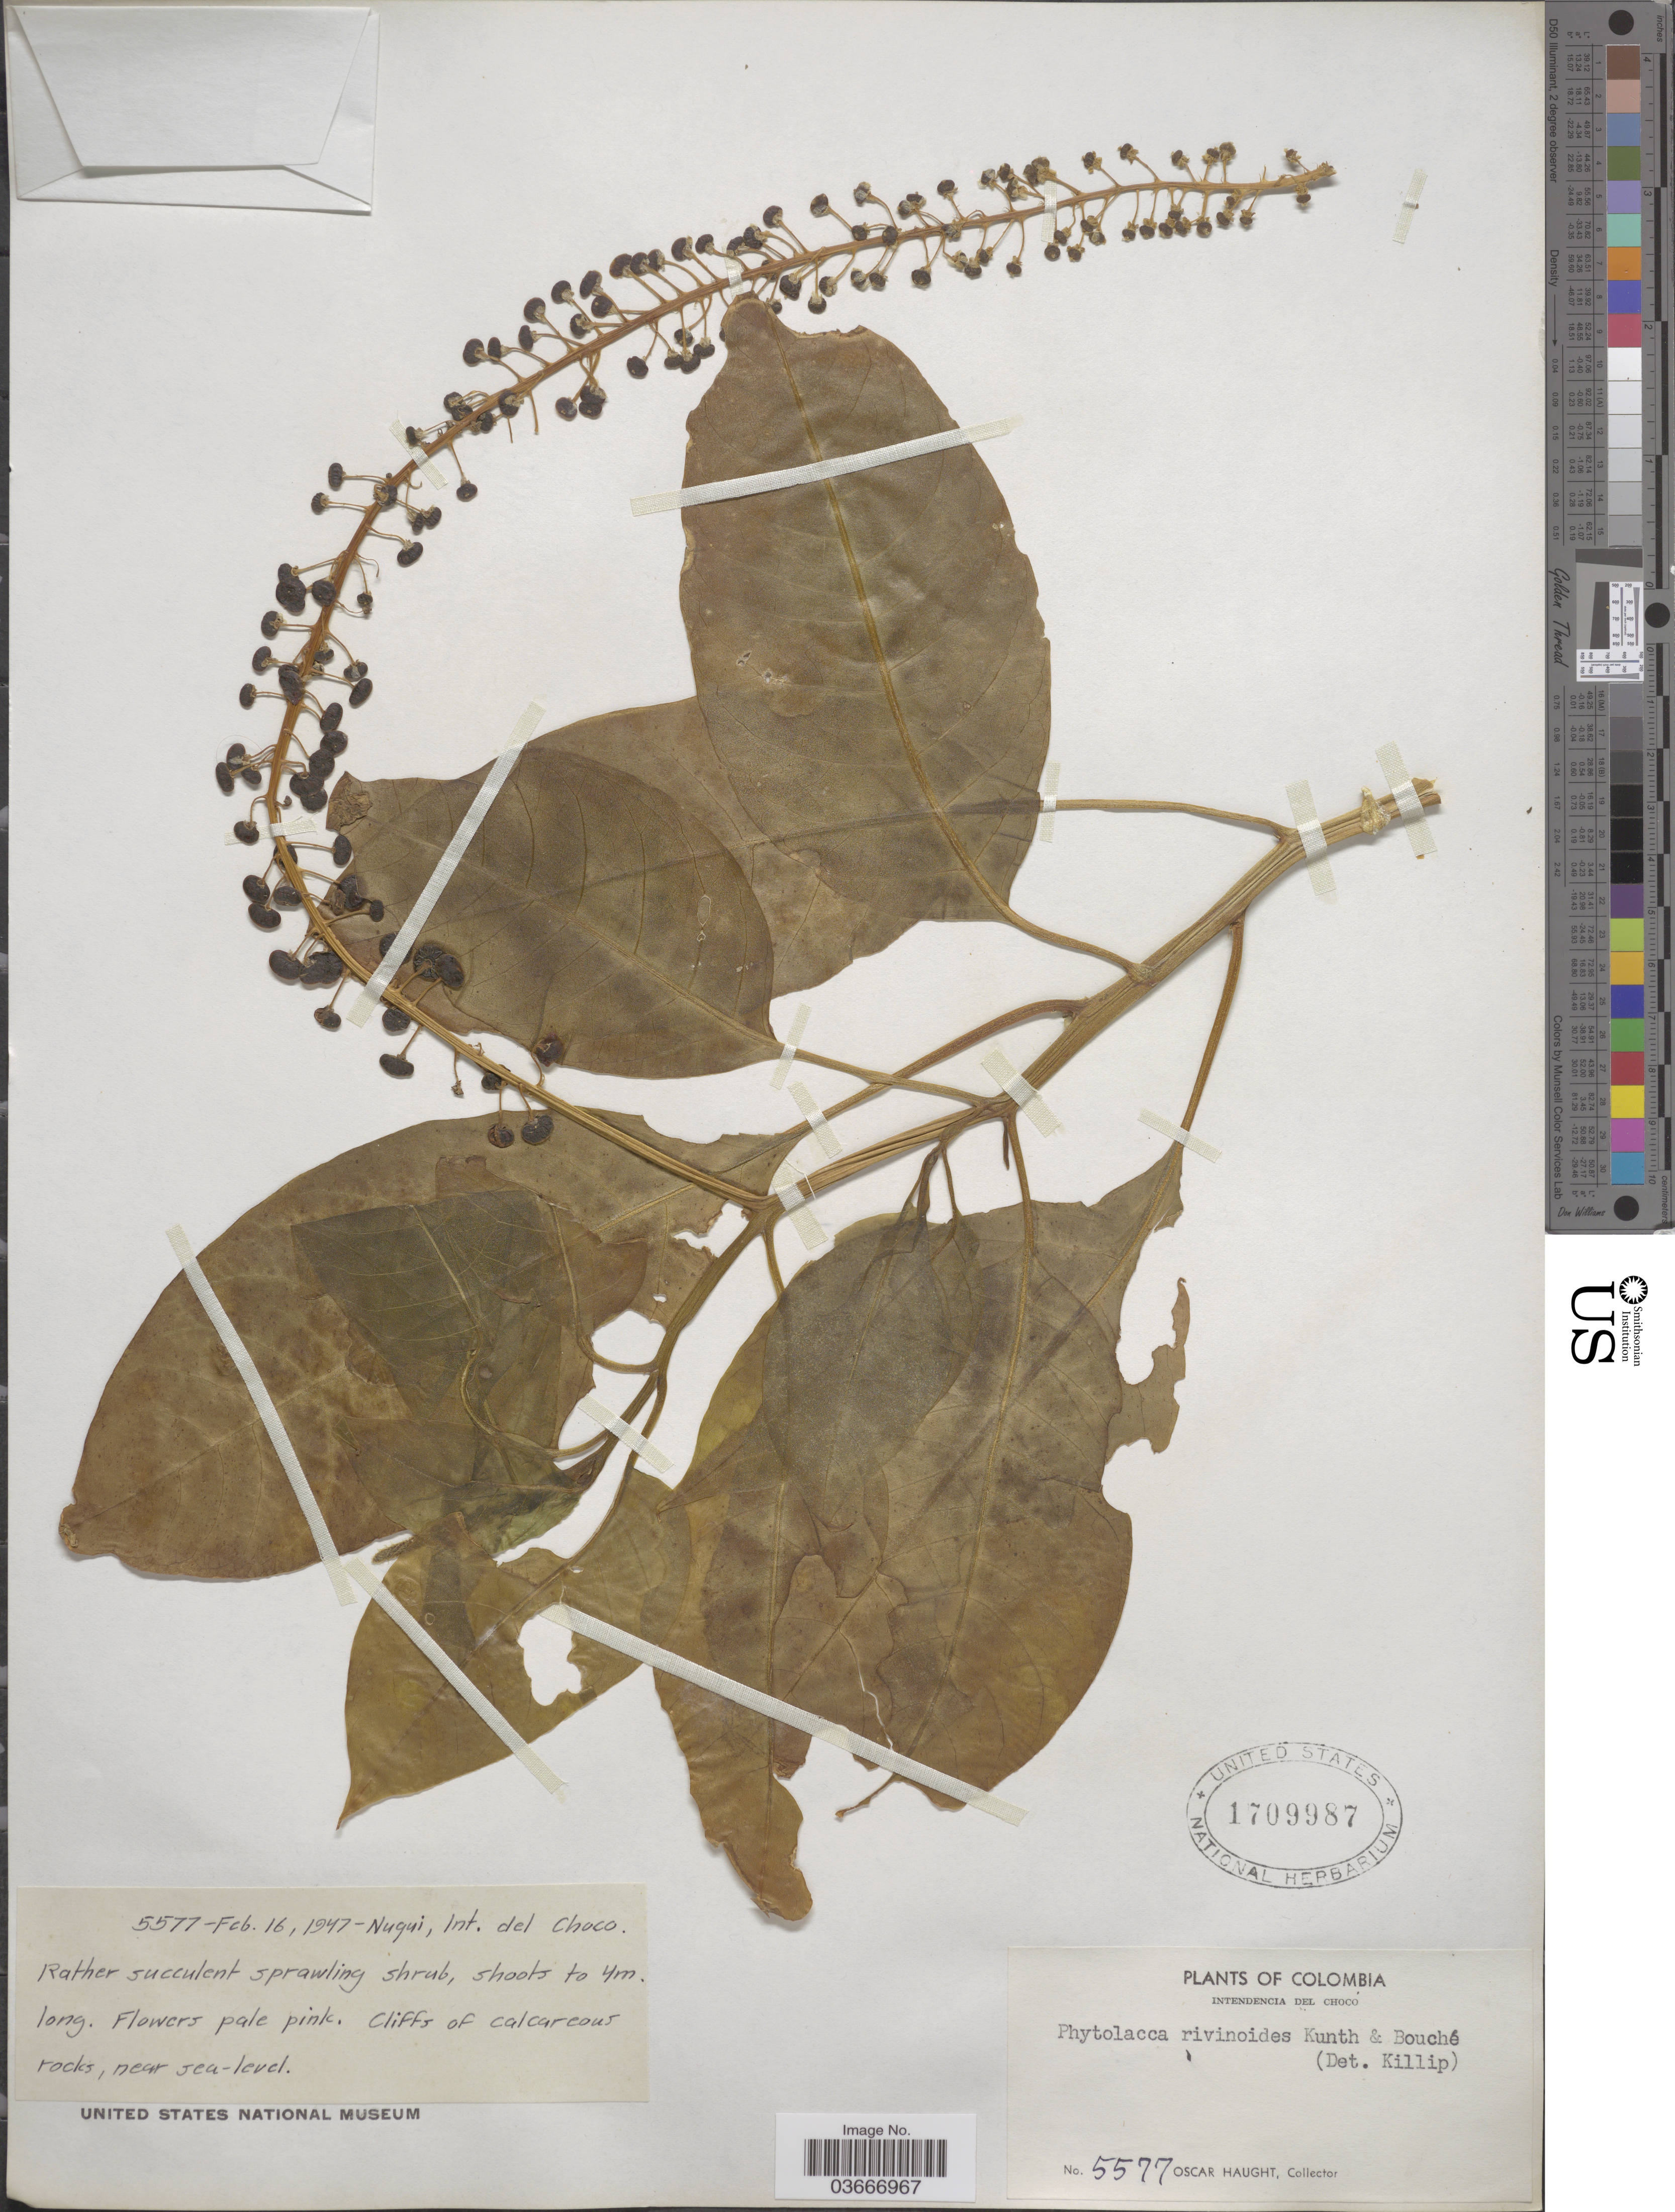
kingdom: Plantae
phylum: Tracheophyta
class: Magnoliopsida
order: Caryophyllales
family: Phytolaccaceae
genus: Phytolacca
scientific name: Phytolacca rivinoides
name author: Kunth & C.D. Bouché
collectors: O. L. Haught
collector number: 5577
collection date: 1947-02-16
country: Colombia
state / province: Chocó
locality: Nuqui, Intendencia del Chocó.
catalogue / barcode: US 1709987